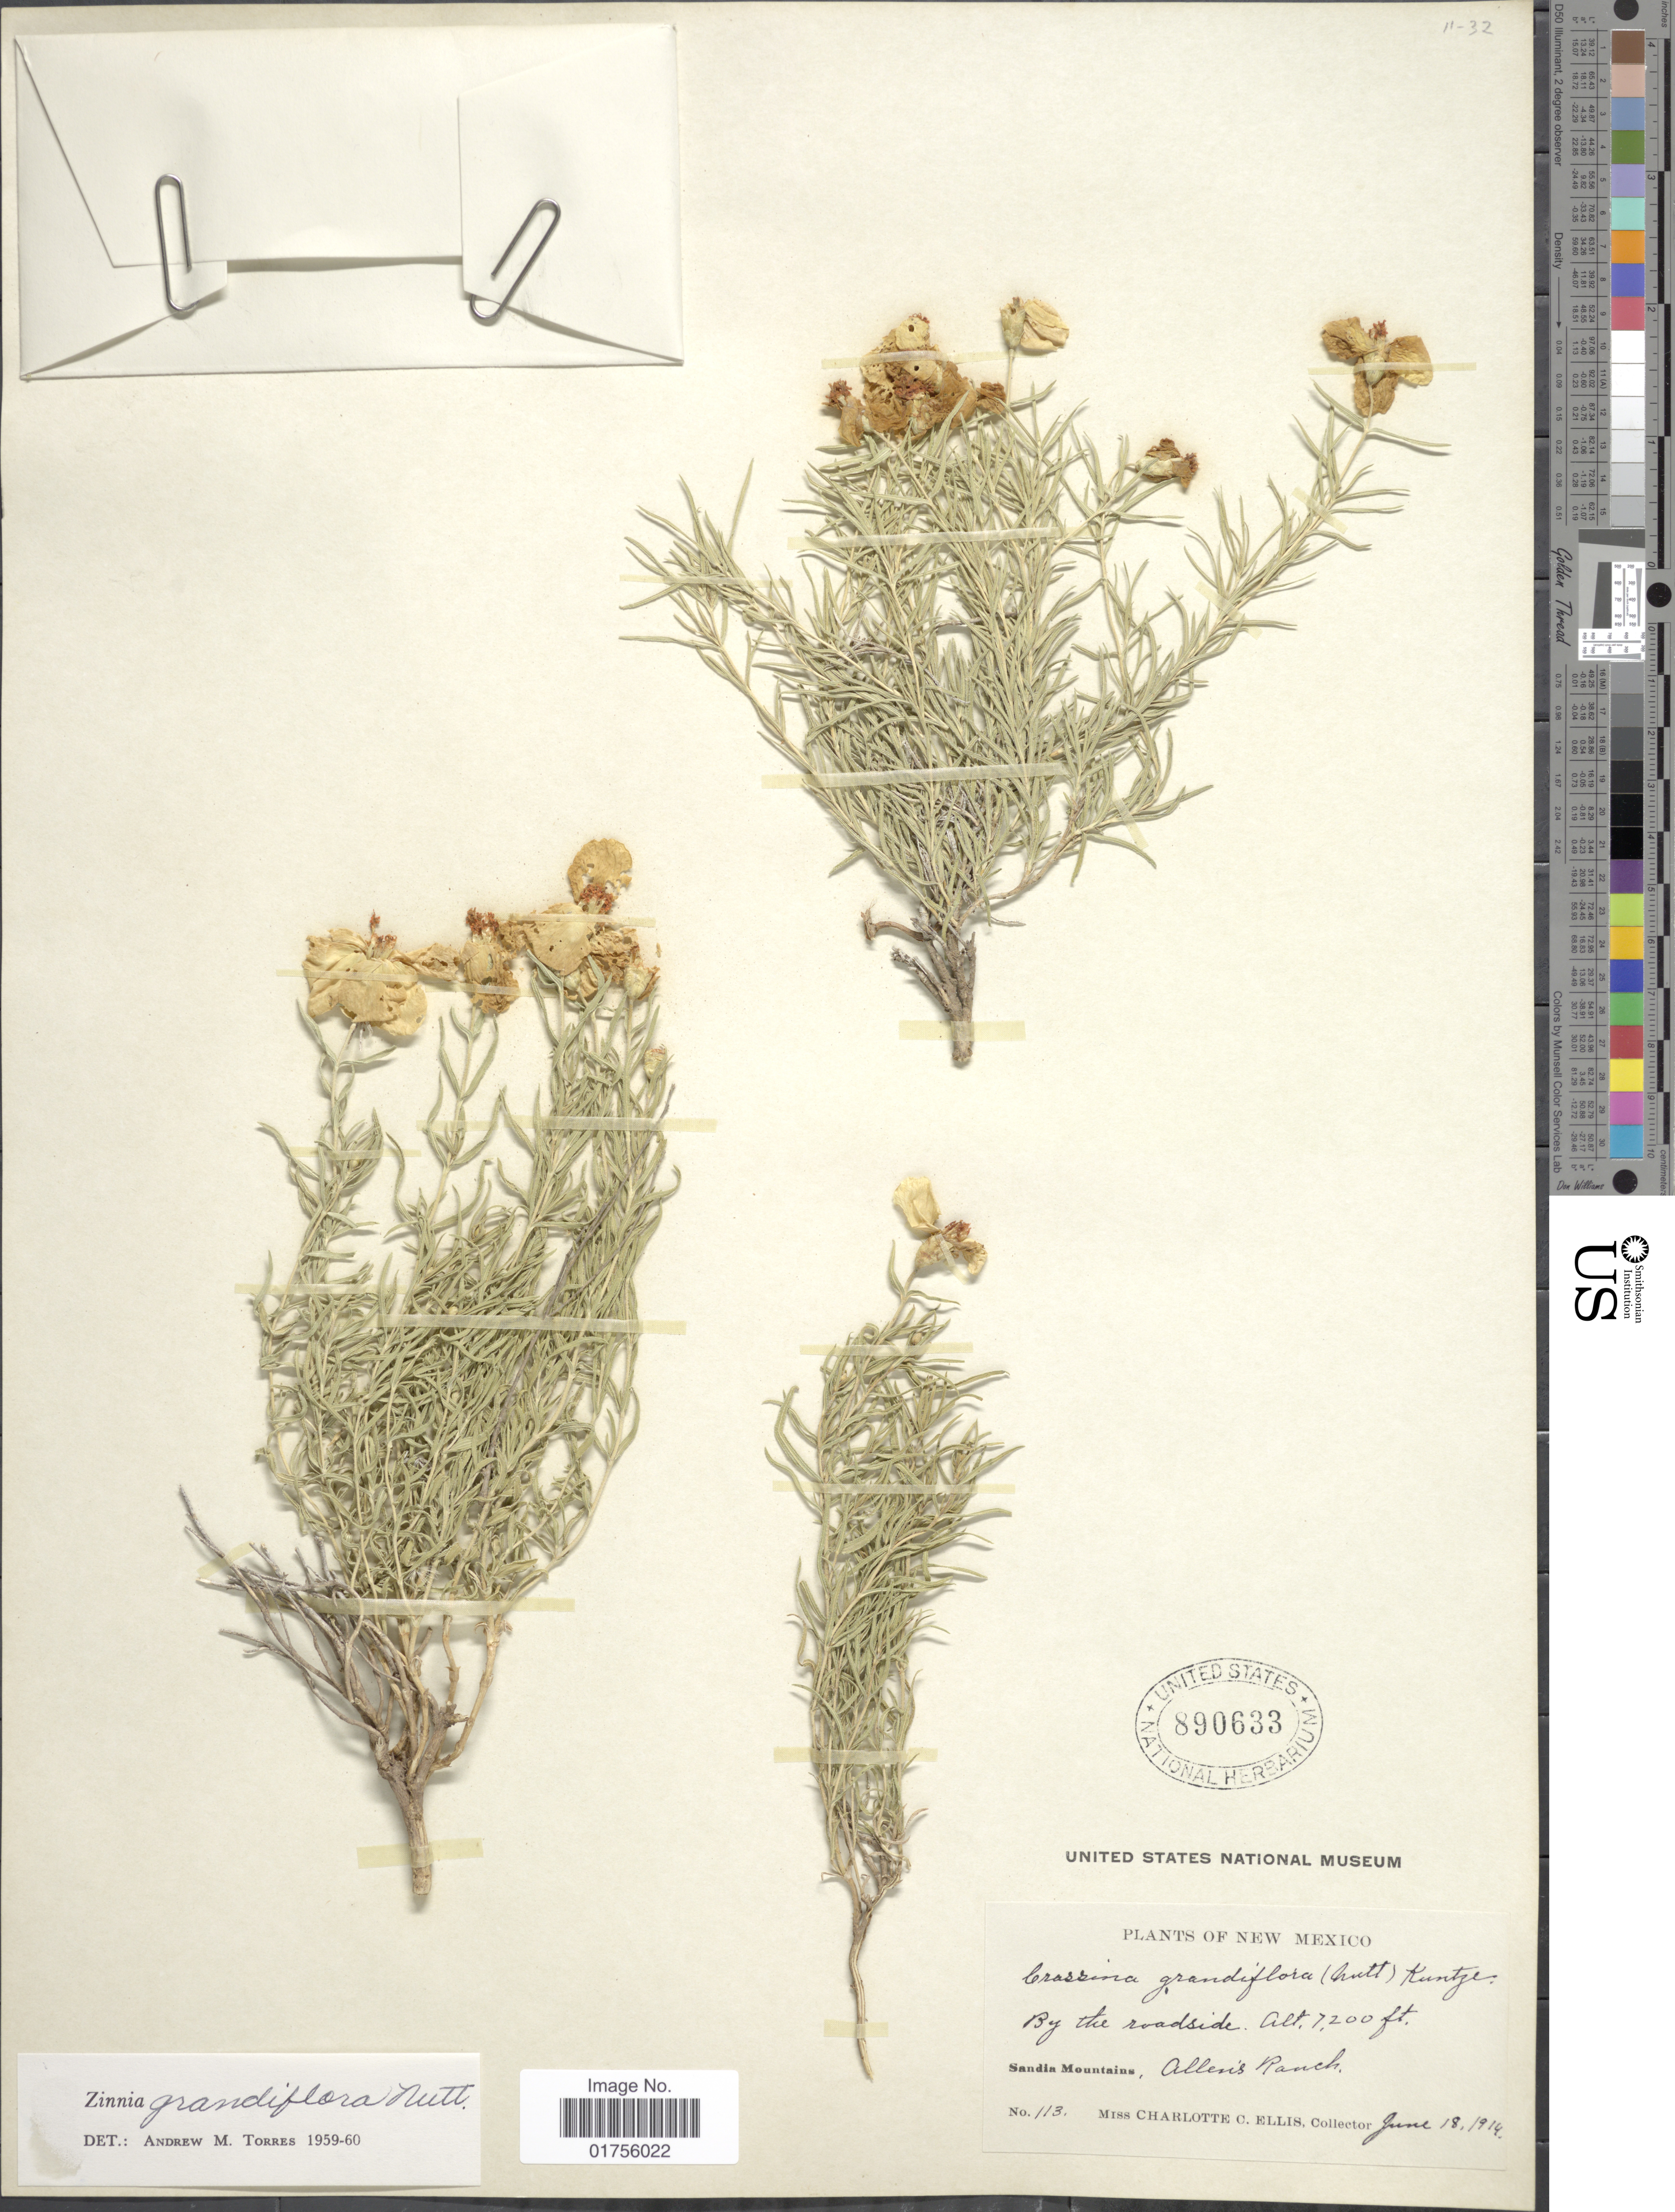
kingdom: Plantae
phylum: Tracheophyta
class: Magnoliopsida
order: Asterales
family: Asteraceae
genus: Zinnia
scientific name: Zinnia grandiflora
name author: Nutt.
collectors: C. C. Ellis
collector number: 113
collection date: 1914-06-18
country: United States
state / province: New Mexico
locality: By the roadside, Sandia Mountains, Allenis Ranch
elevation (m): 2195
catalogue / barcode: US 890633